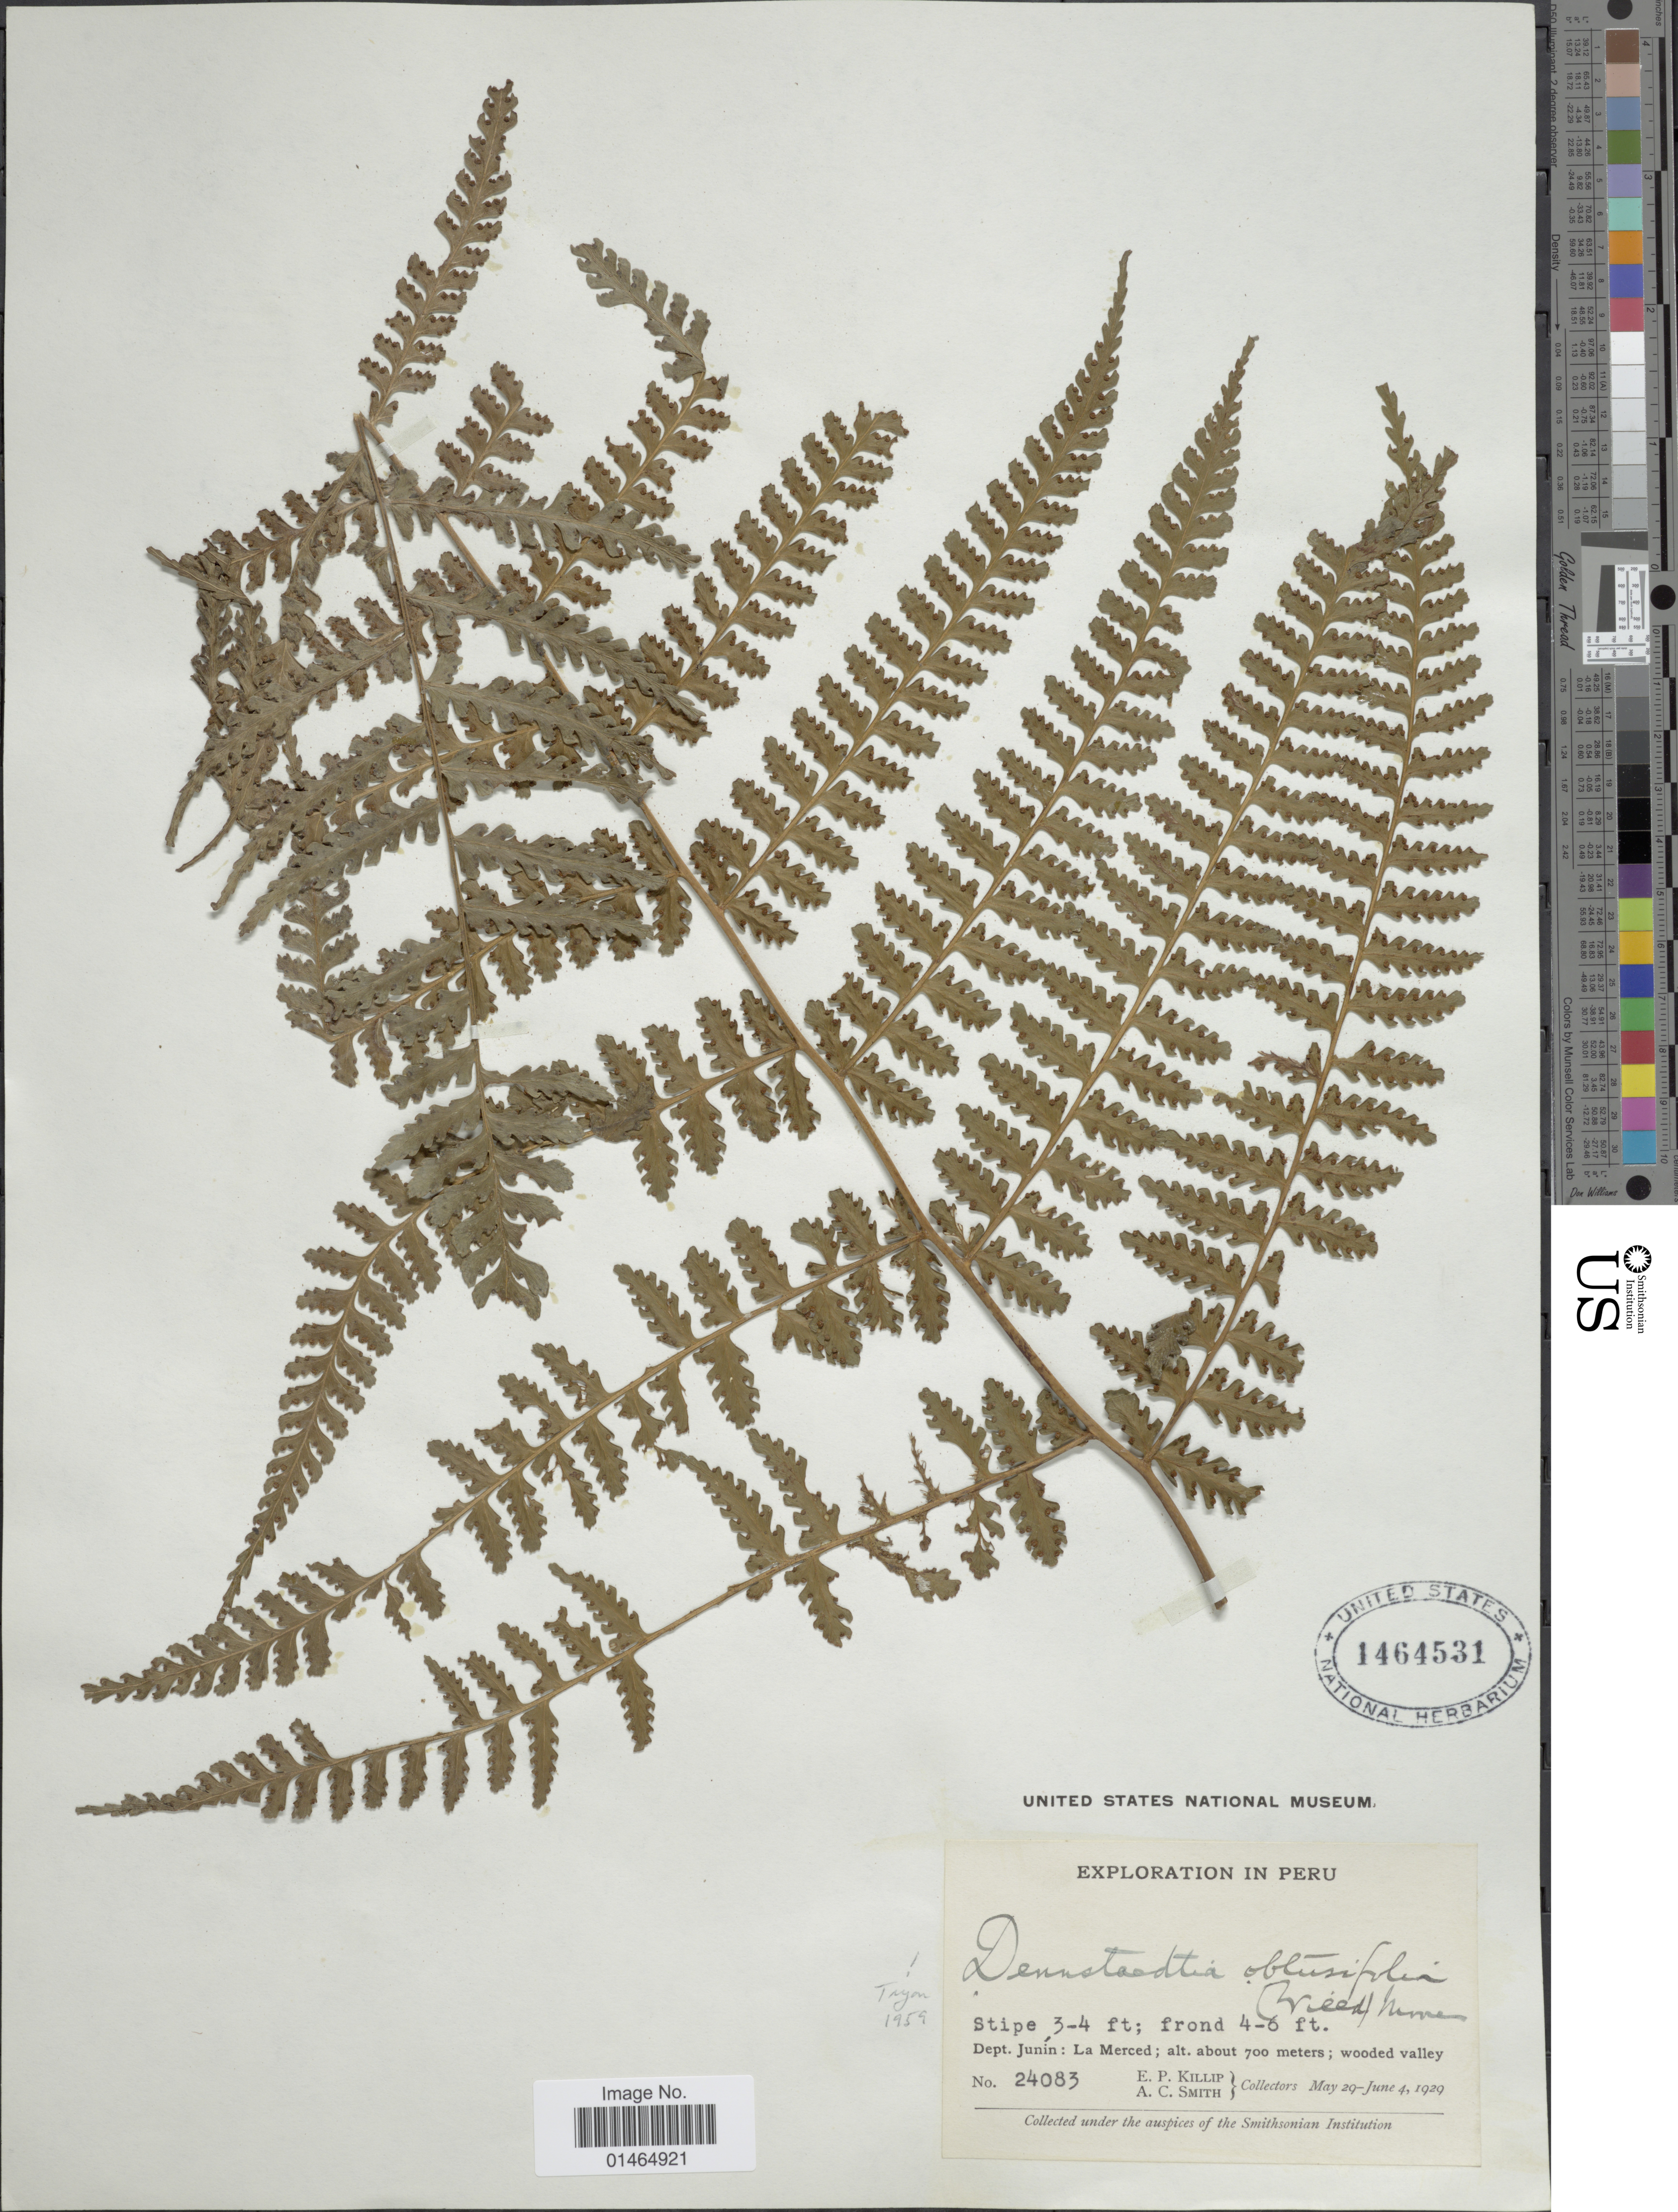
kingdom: Plantae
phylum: Tracheophyta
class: Polypodiopsida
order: Polypodiales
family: Dennstaedtiaceae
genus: Dennstaedtia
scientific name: Dennstaedtia obtusifolia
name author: (Willd.) T. Moore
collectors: E. P. Killip & A. C. Smith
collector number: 24083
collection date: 1929-05-29/1929-06-04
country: Peru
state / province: Junín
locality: La Merced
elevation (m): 700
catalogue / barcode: US 1464531